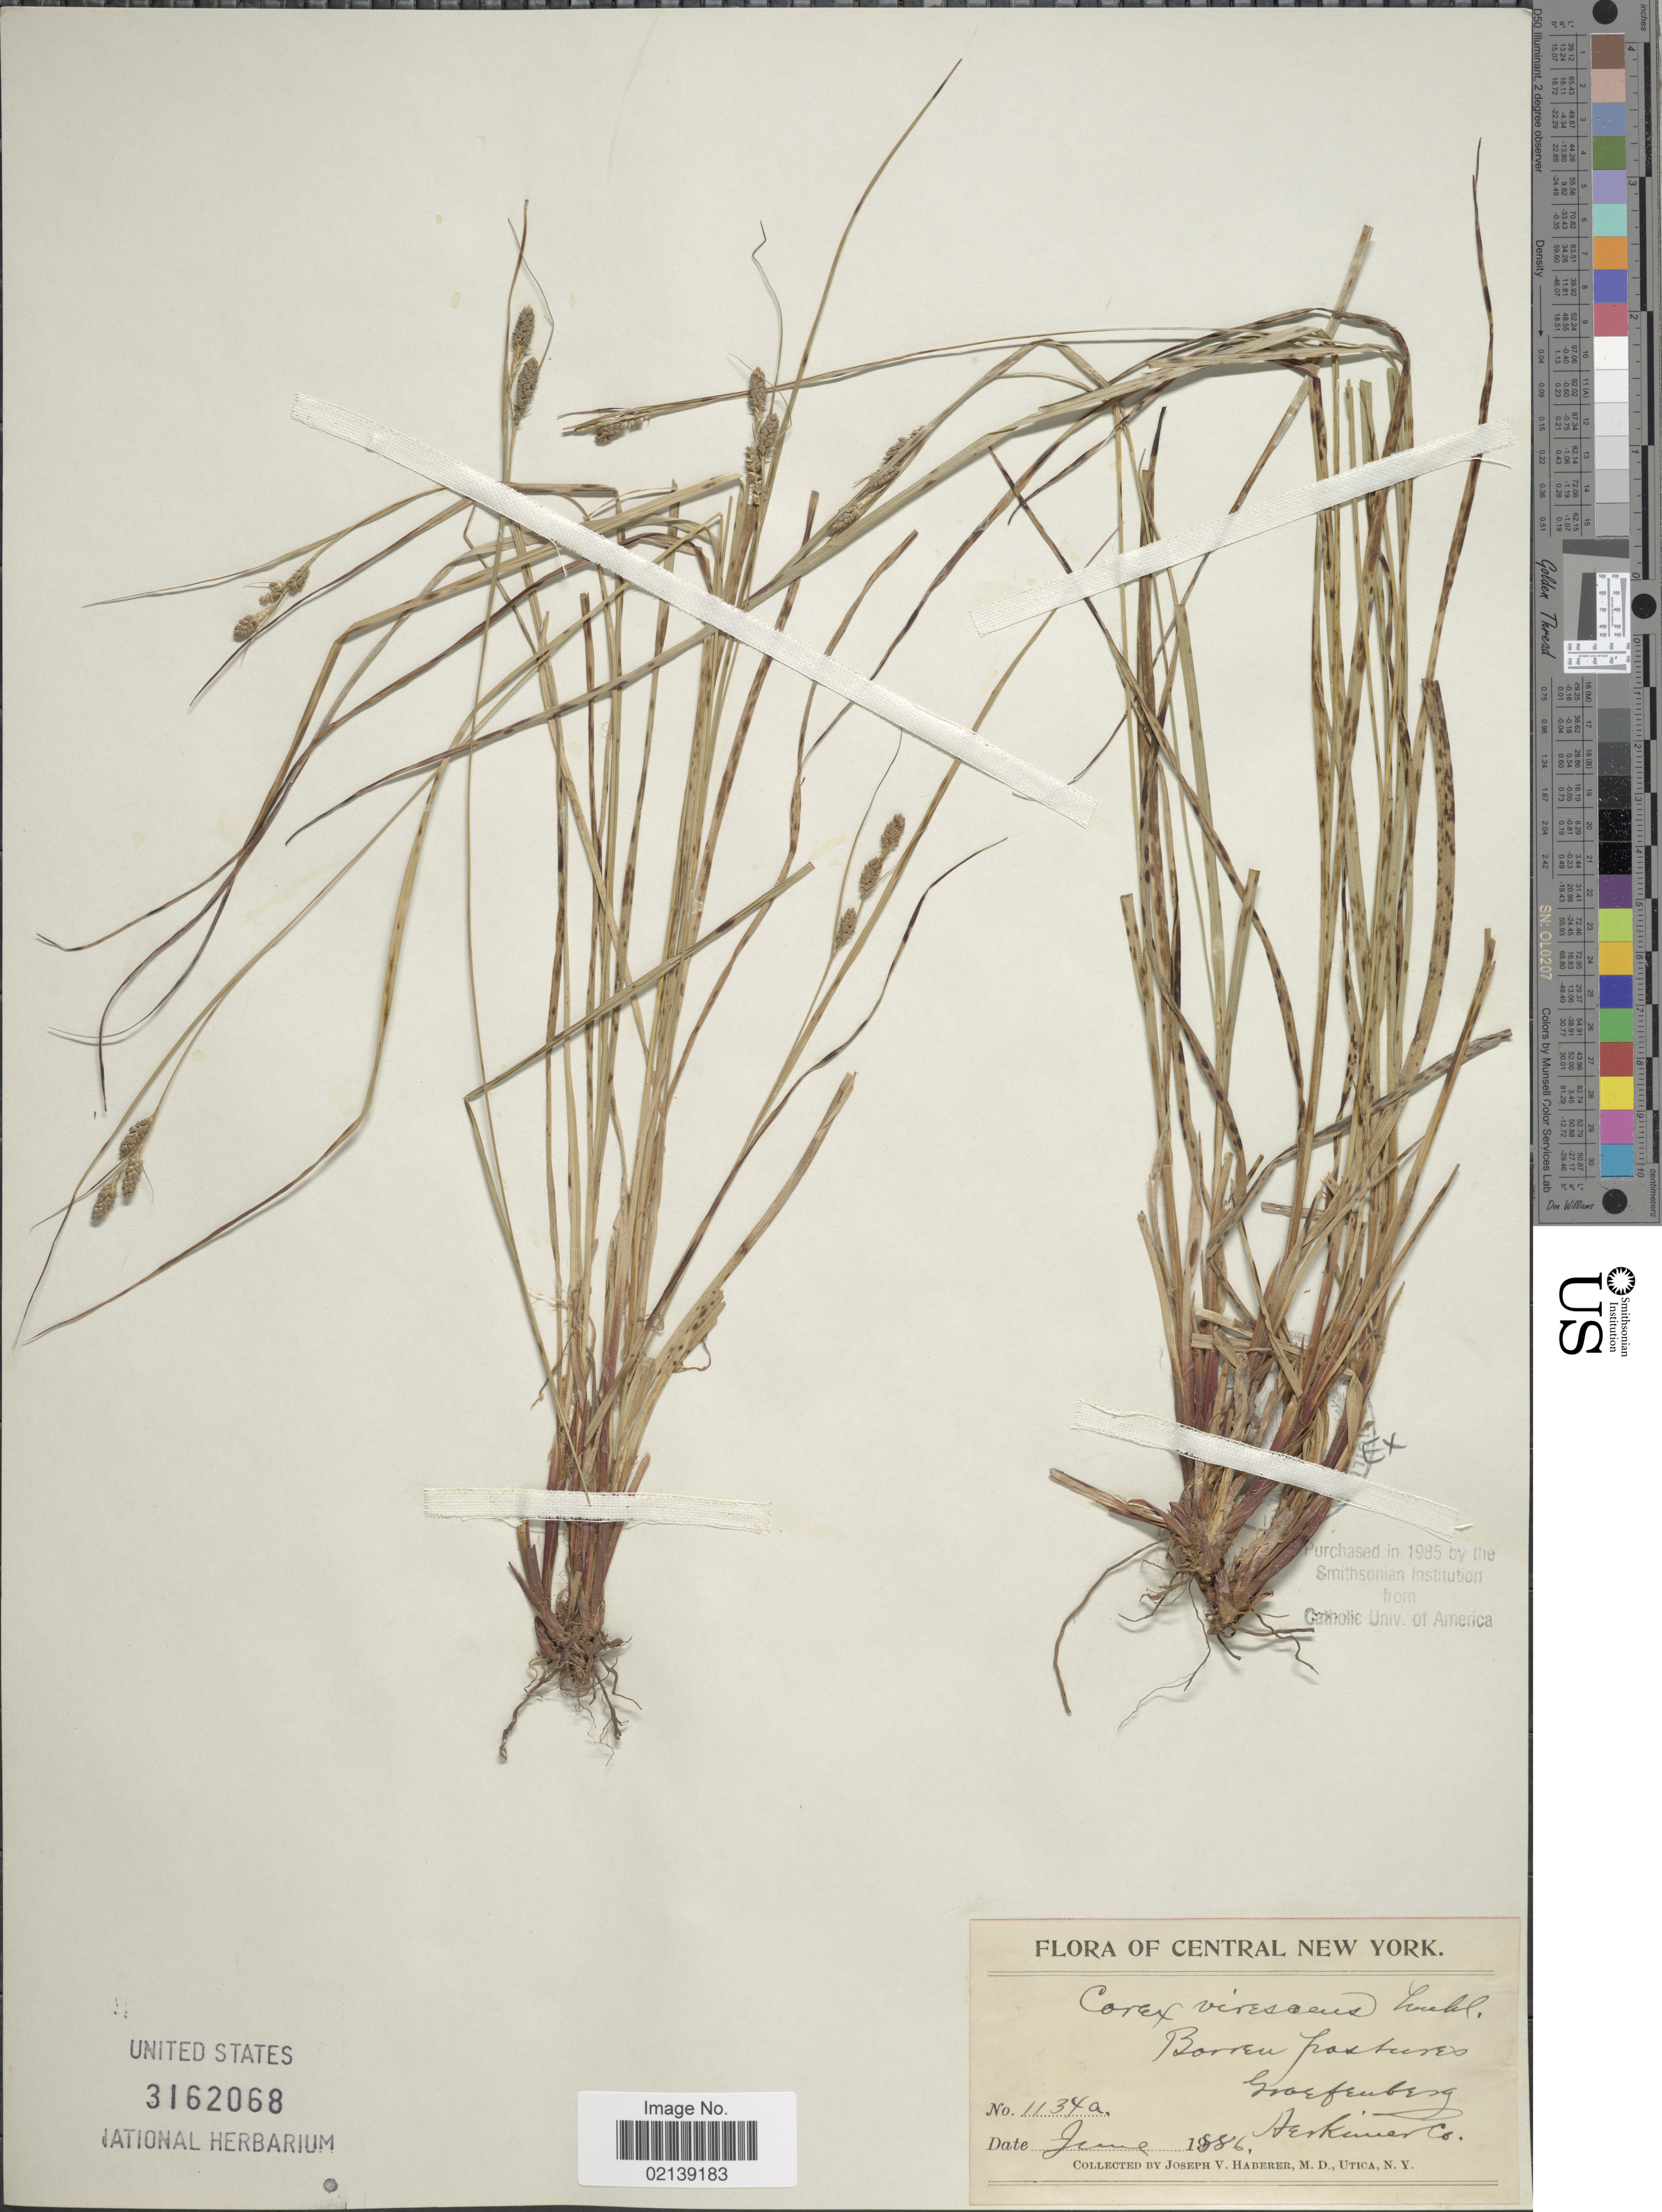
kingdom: Plantae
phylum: Tracheophyta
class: Liliopsida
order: Poales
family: Cyperaceae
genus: Carex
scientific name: Carex virescens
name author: Muhl. ex Willd.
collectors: J. V. Haberer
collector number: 1134a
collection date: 1886-06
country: United States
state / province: New York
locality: Central New York, Borreu pastures, Groefenberg, Herkimer Co.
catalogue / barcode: US 3162068